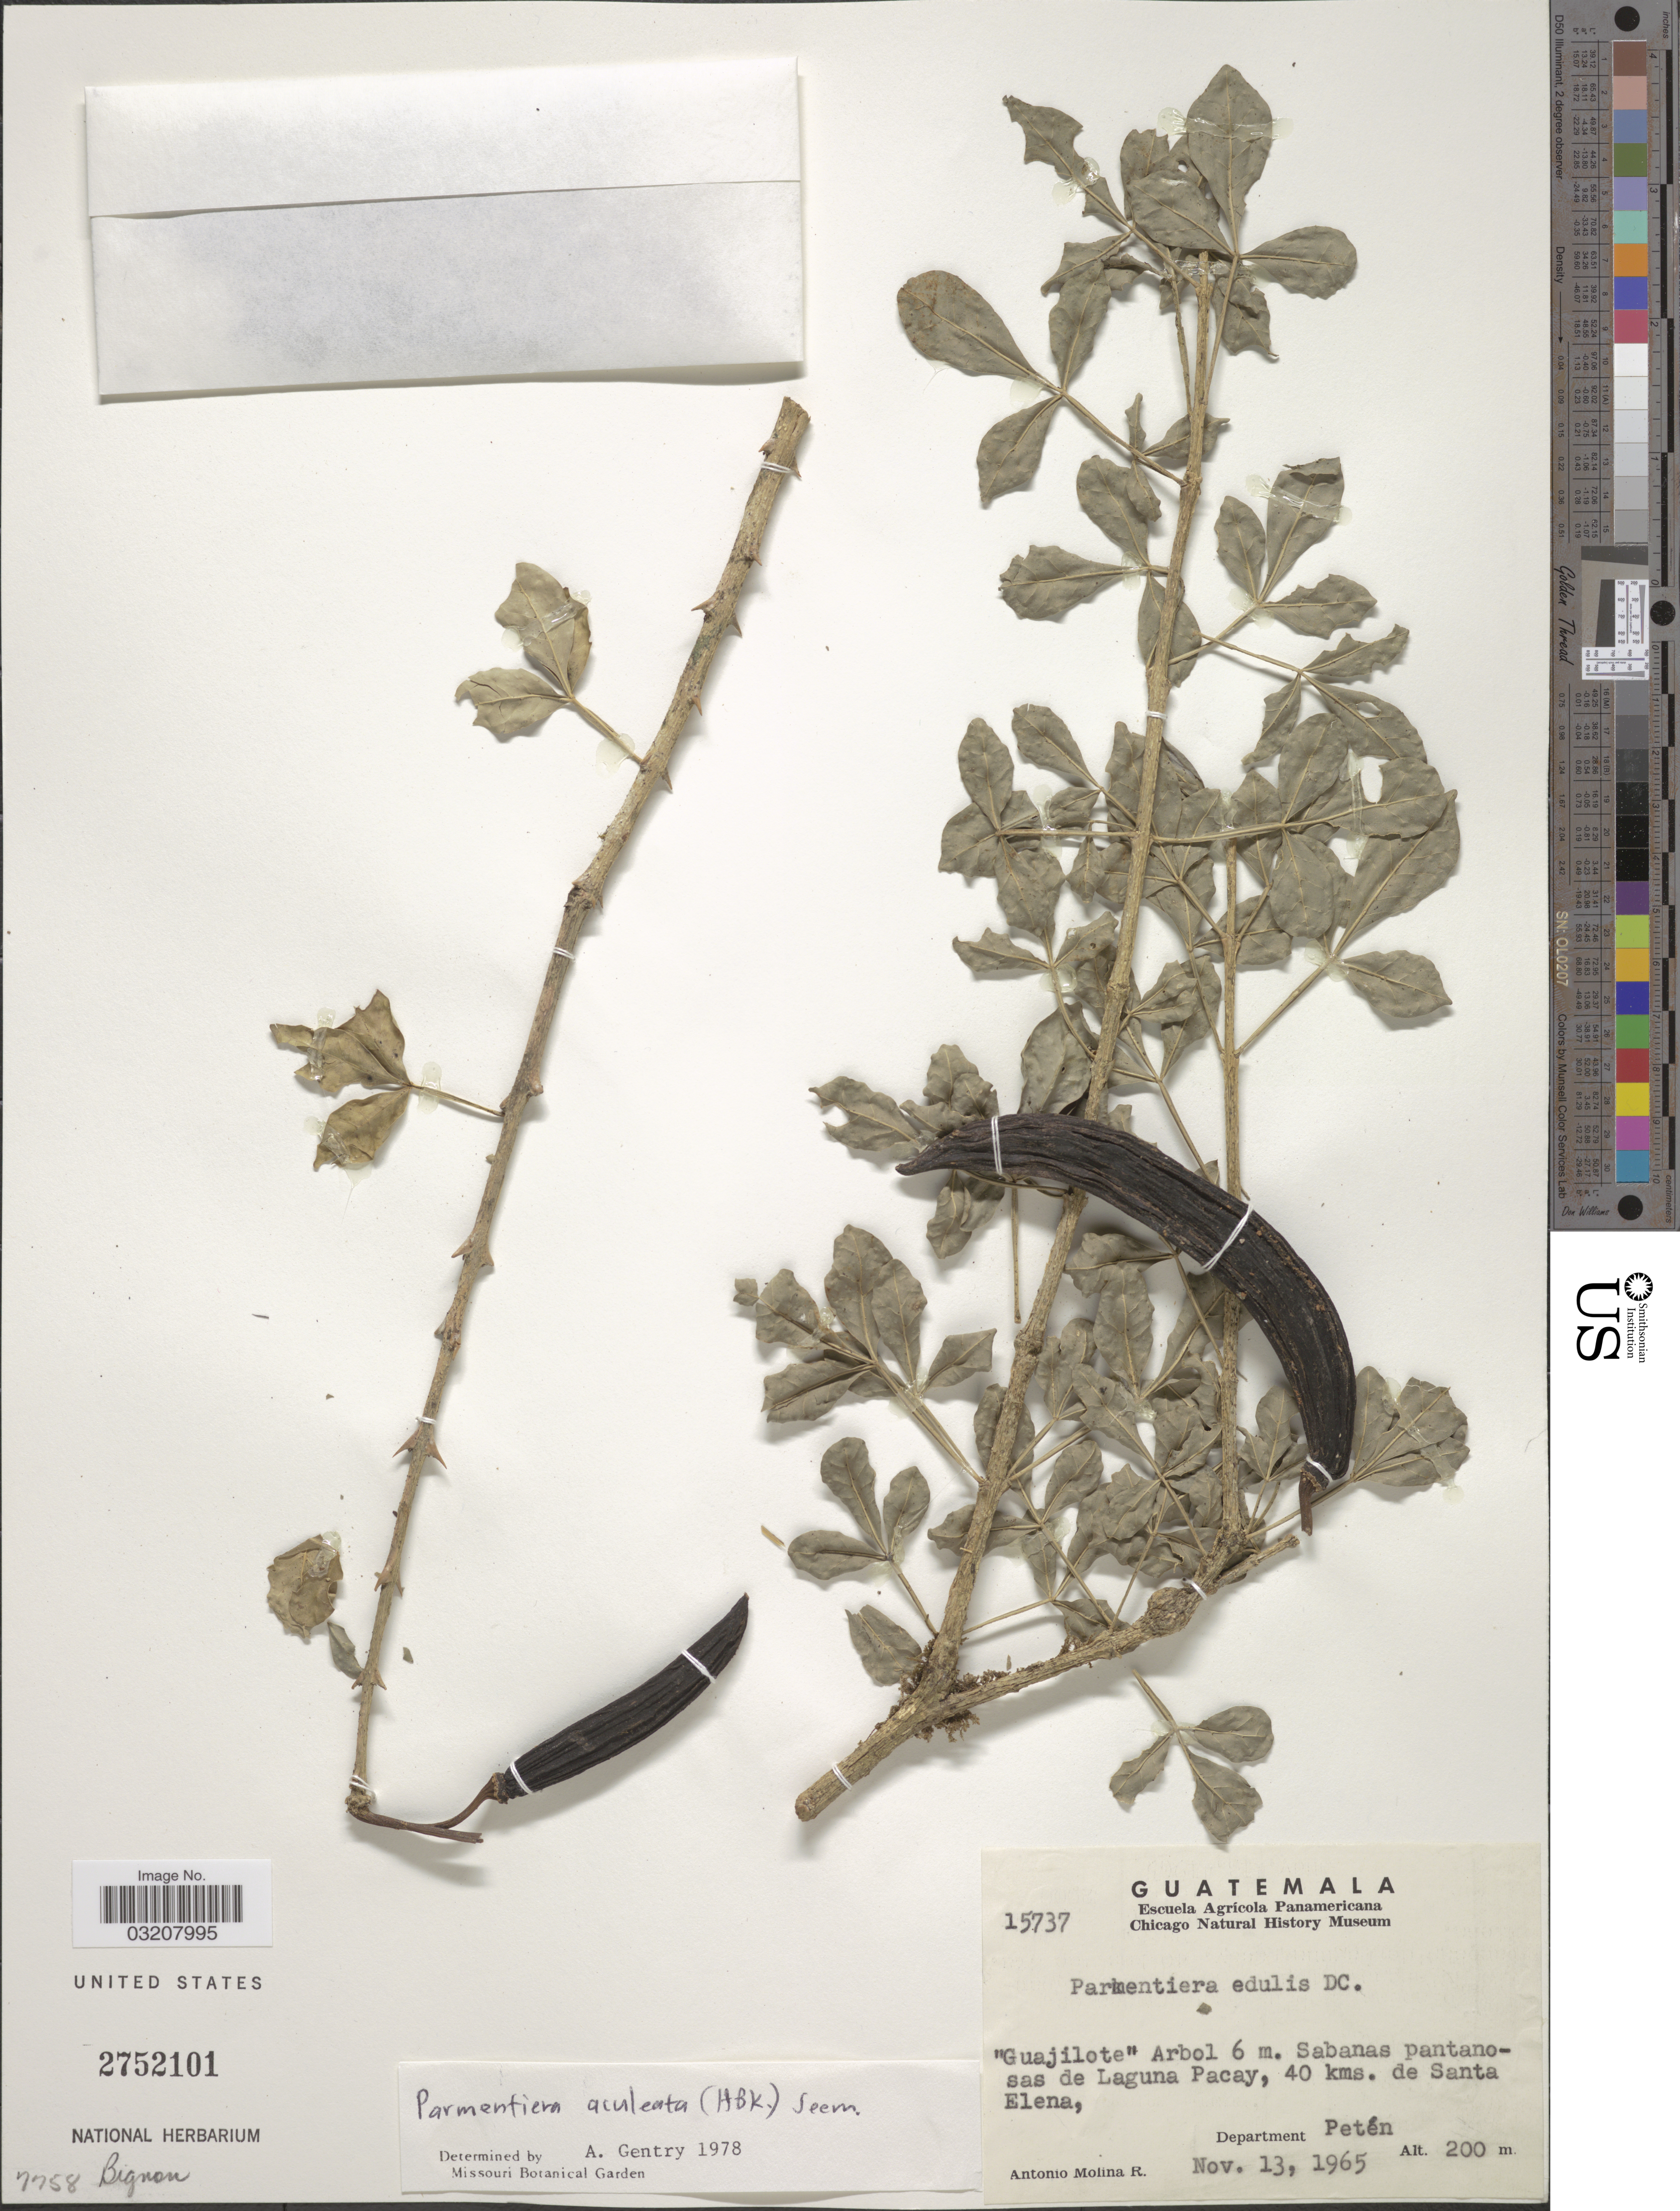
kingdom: Plantae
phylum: Tracheophyta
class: Magnoliopsida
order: Lamiales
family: Bignoniaceae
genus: Parmentiera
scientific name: Parmentiera aculeata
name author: (Kunth) Seem.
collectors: A. Molina R.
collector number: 15737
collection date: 1965-11-13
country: Guatemala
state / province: El Petén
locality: Laguna Pacay, 40 kms. de Santa Elena, Department Petén.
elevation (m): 200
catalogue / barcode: US 2752101